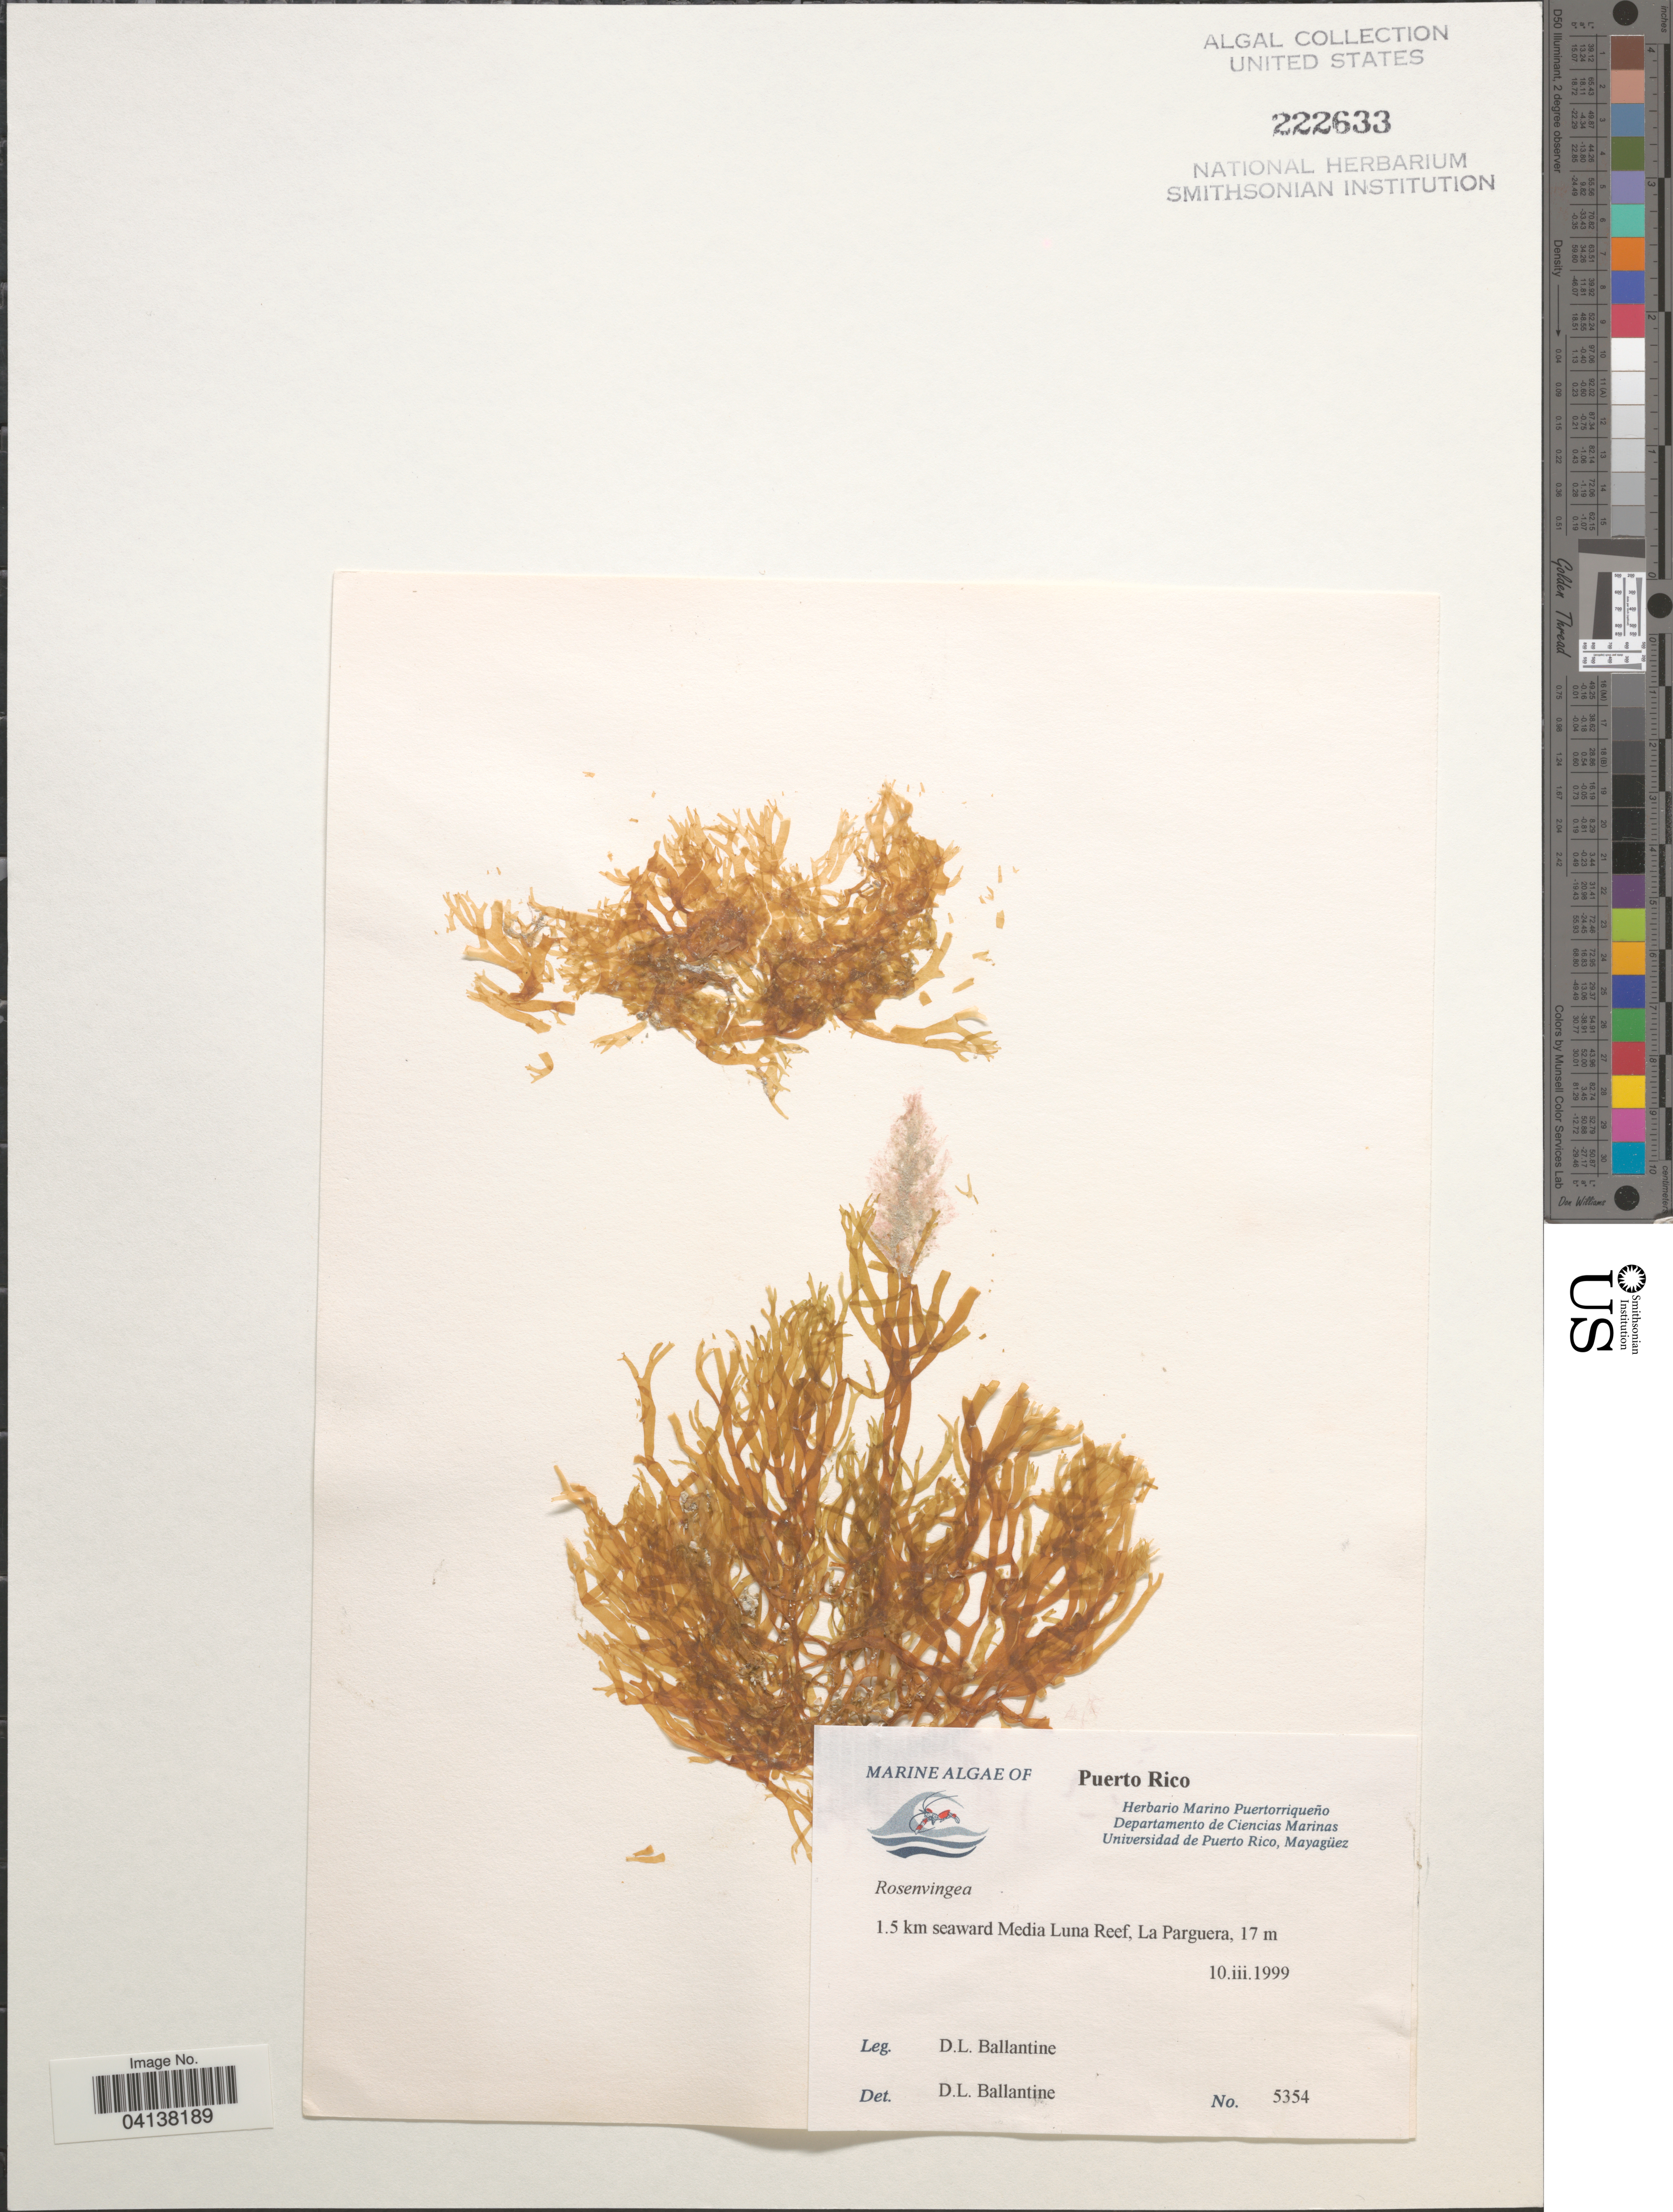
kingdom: Chromista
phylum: Ochrophyta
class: Phaeophyceae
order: Scytosiphonales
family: Scytosiphonaceae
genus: Rosenvingea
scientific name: Rosenvingea sp.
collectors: D.L. Ballantine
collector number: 5354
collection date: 1999-03-10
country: Puerto Rico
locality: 1.5 km seaward Media Luna Reef, La Parguera.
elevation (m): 17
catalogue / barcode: US 222633